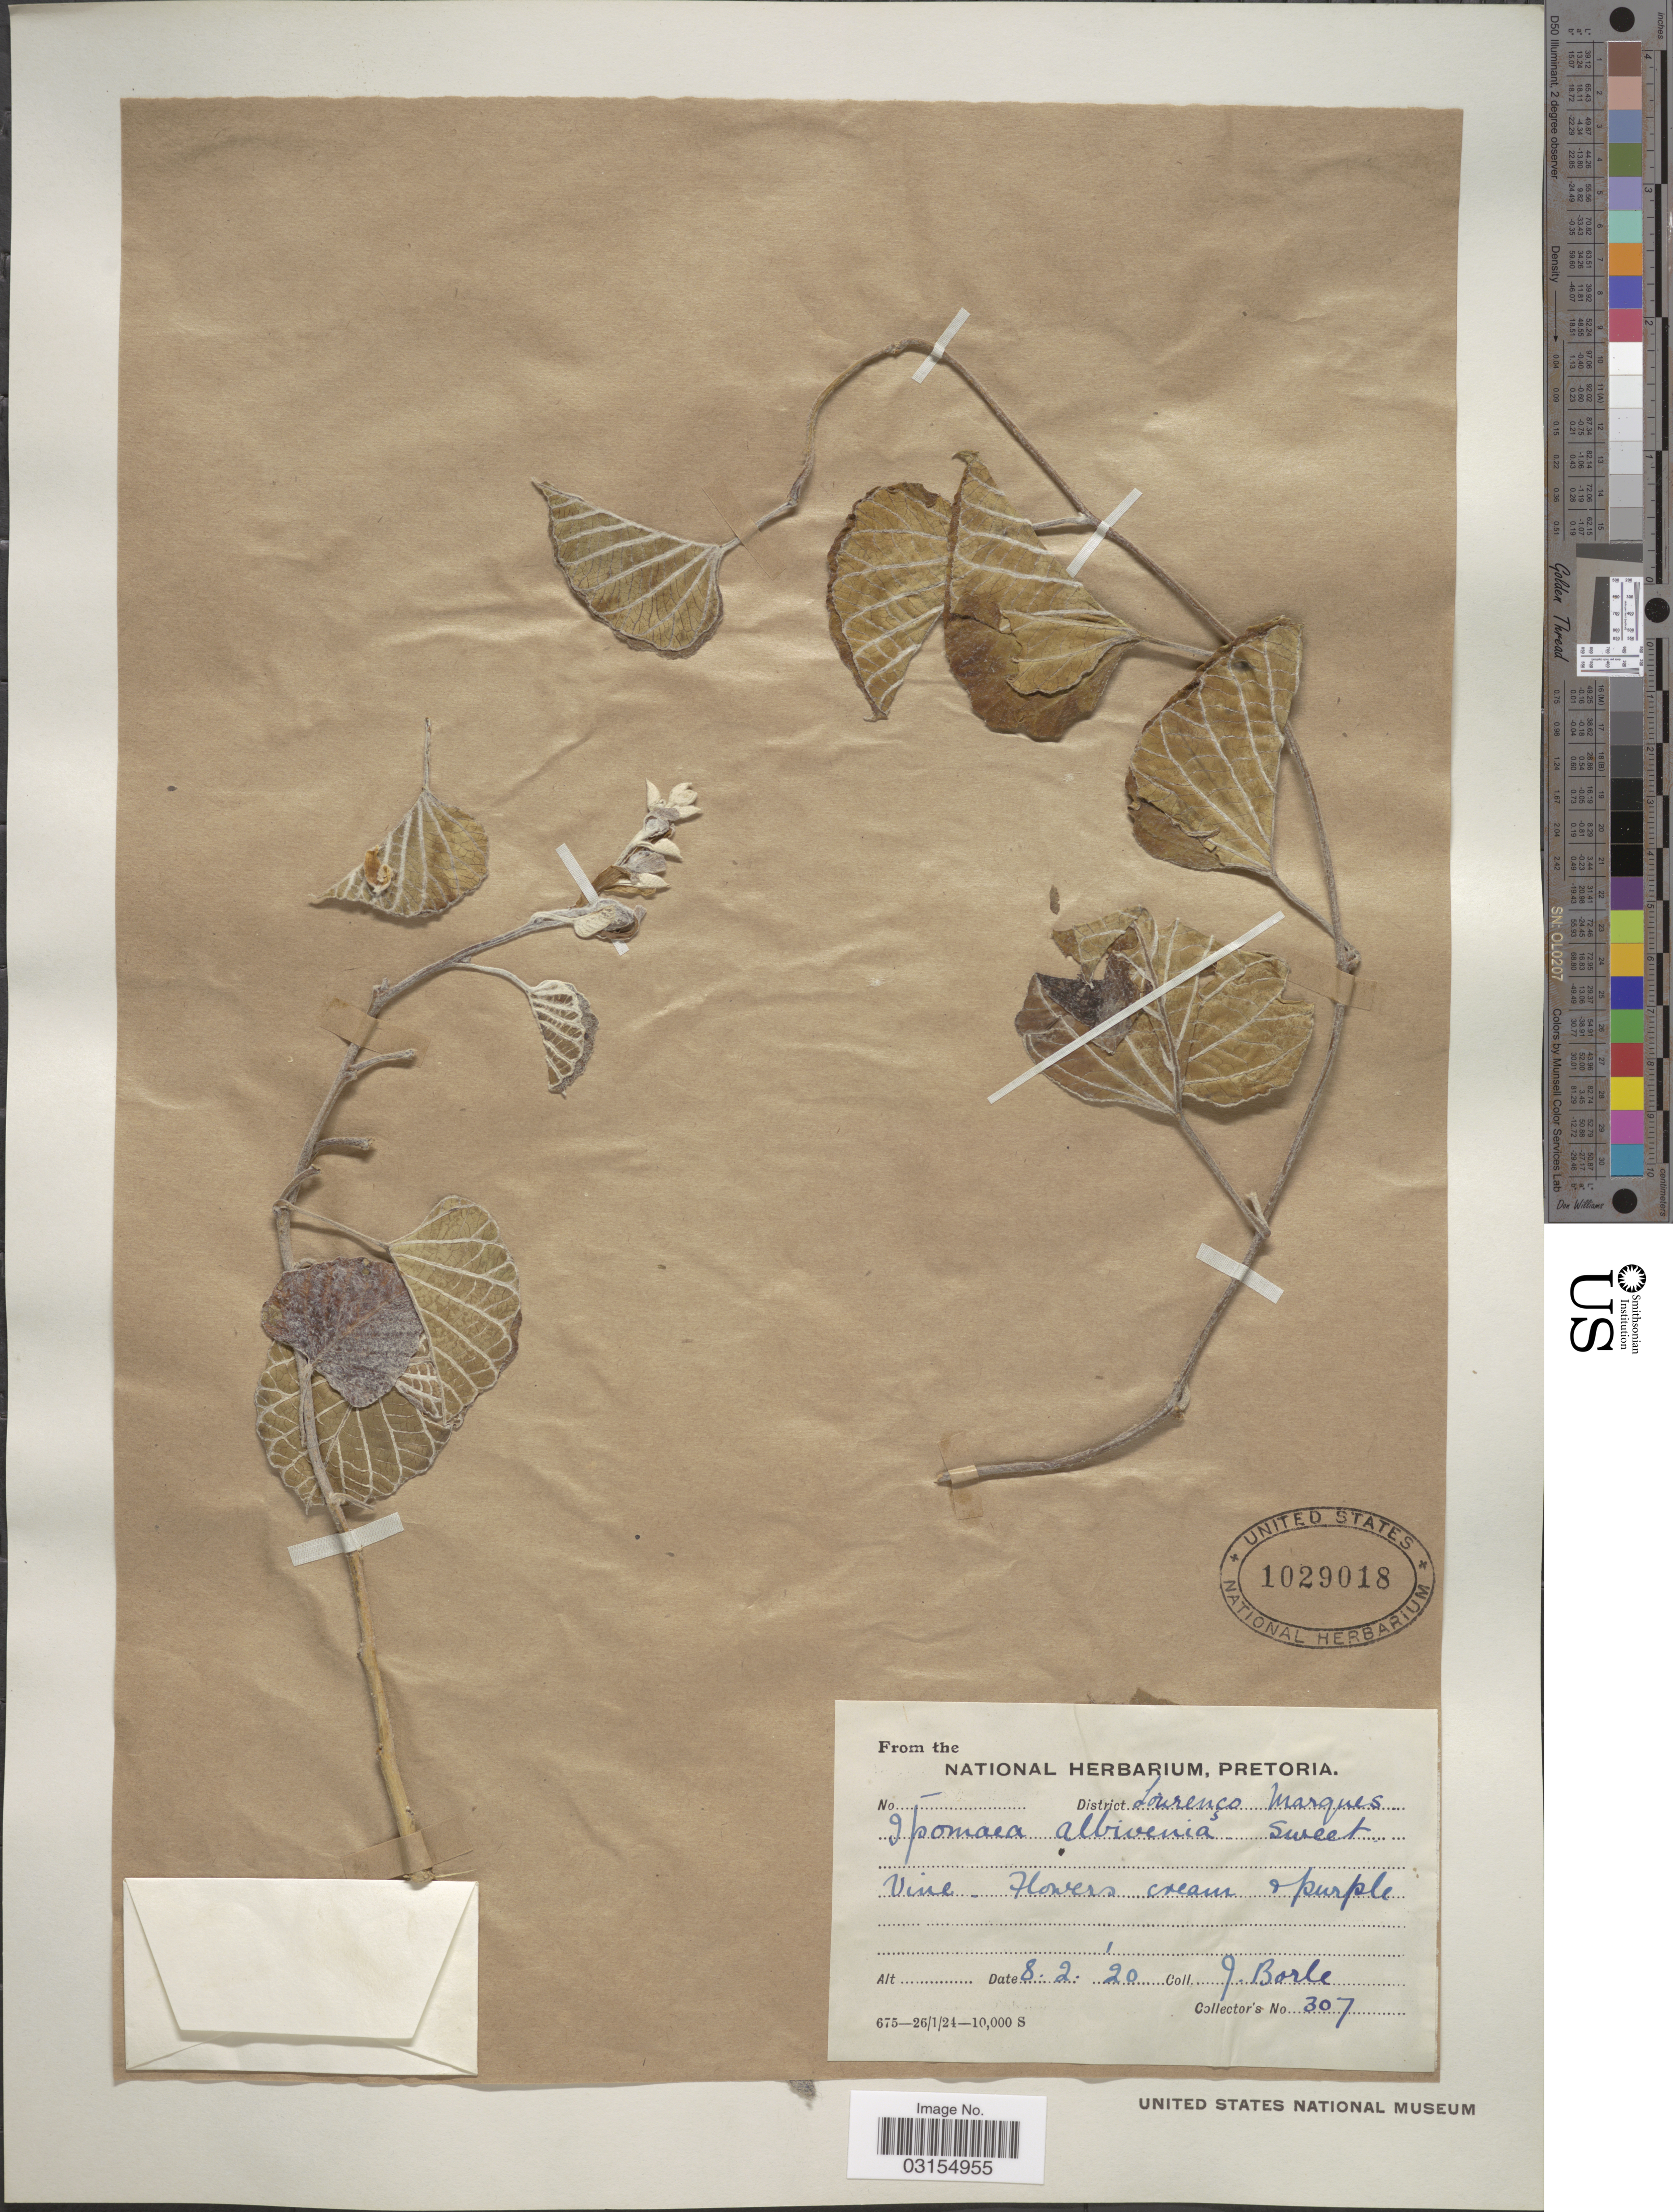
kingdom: Plantae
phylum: Tracheophyta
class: Magnoliopsida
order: Solanales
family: Convolvulaceae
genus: Ipomoea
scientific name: Ipomoea albivenia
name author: Sweet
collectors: J. Borle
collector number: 307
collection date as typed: Transcribed d/m/y: 8/2/20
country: Mozambique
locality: District Lourenço Marques.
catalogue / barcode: US 1029018